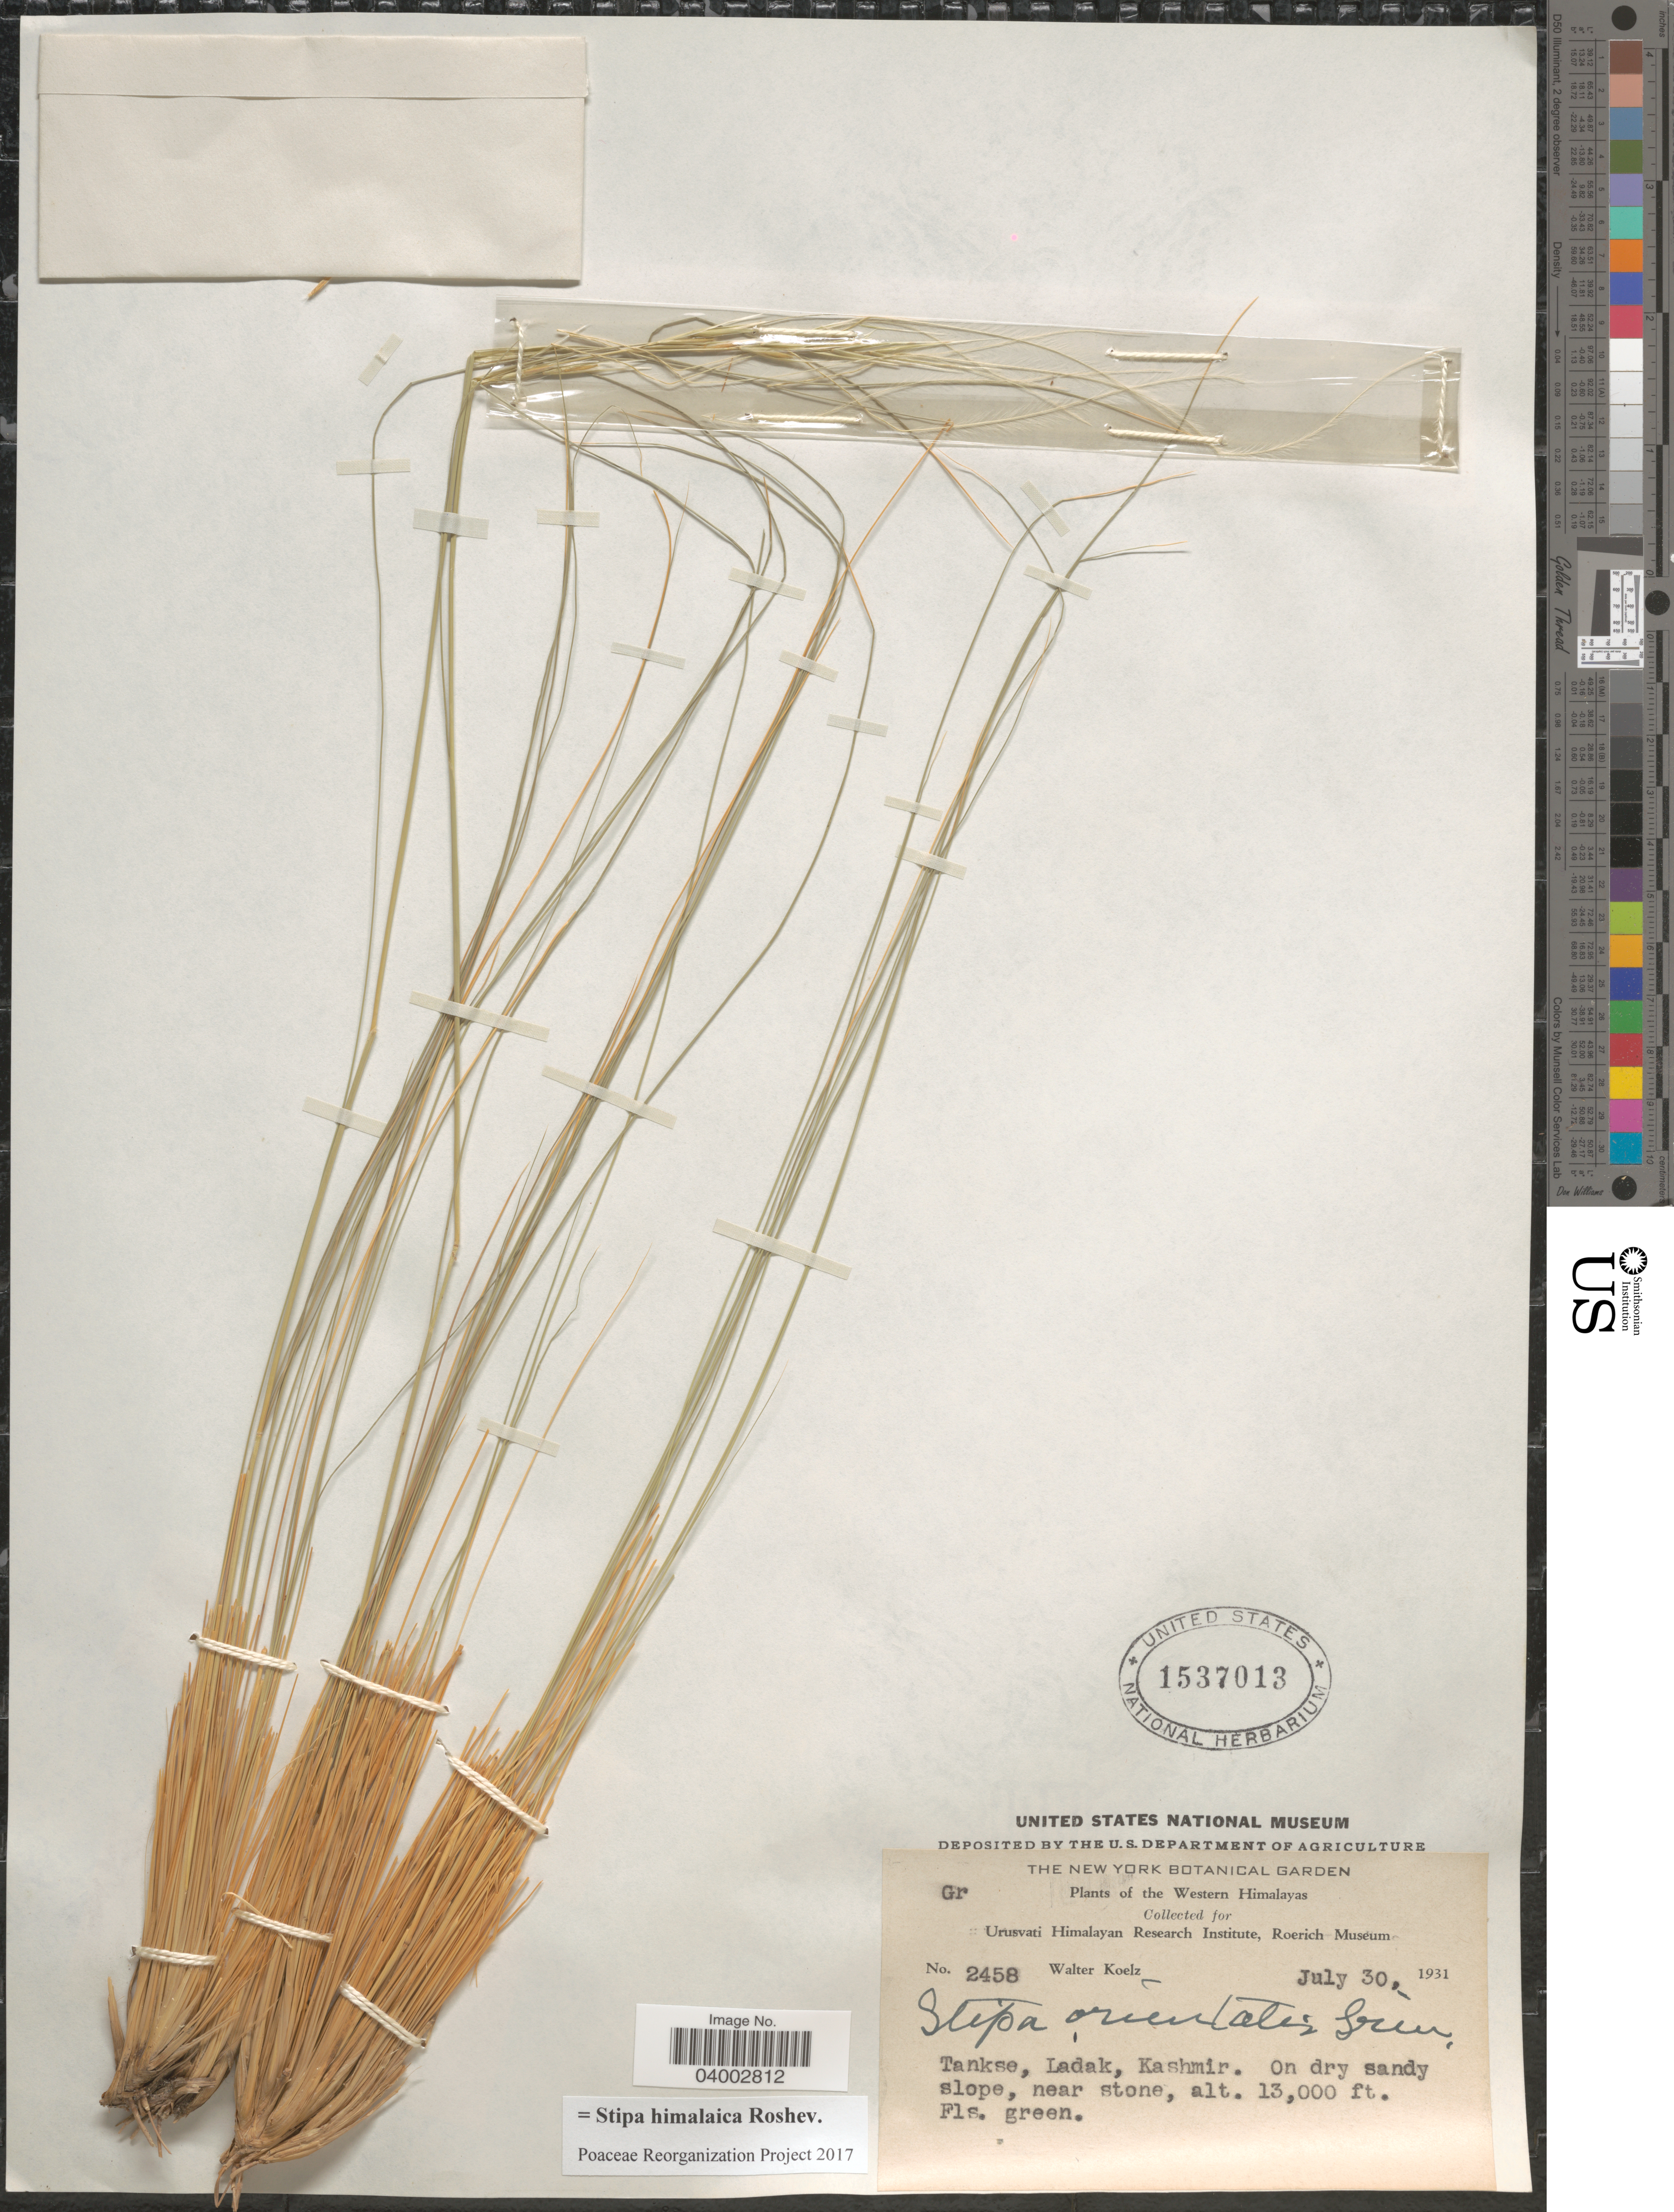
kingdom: Plantae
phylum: Tracheophyta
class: Liliopsida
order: Poales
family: Poaceae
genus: Stipa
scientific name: Stipa himalaica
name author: Roshev.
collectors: W. N. Koelz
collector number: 2458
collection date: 1931-07-30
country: India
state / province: Ladakh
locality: The Western Himalayas. Tankse, Ladak, Kashmir.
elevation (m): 3962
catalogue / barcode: US 1537013